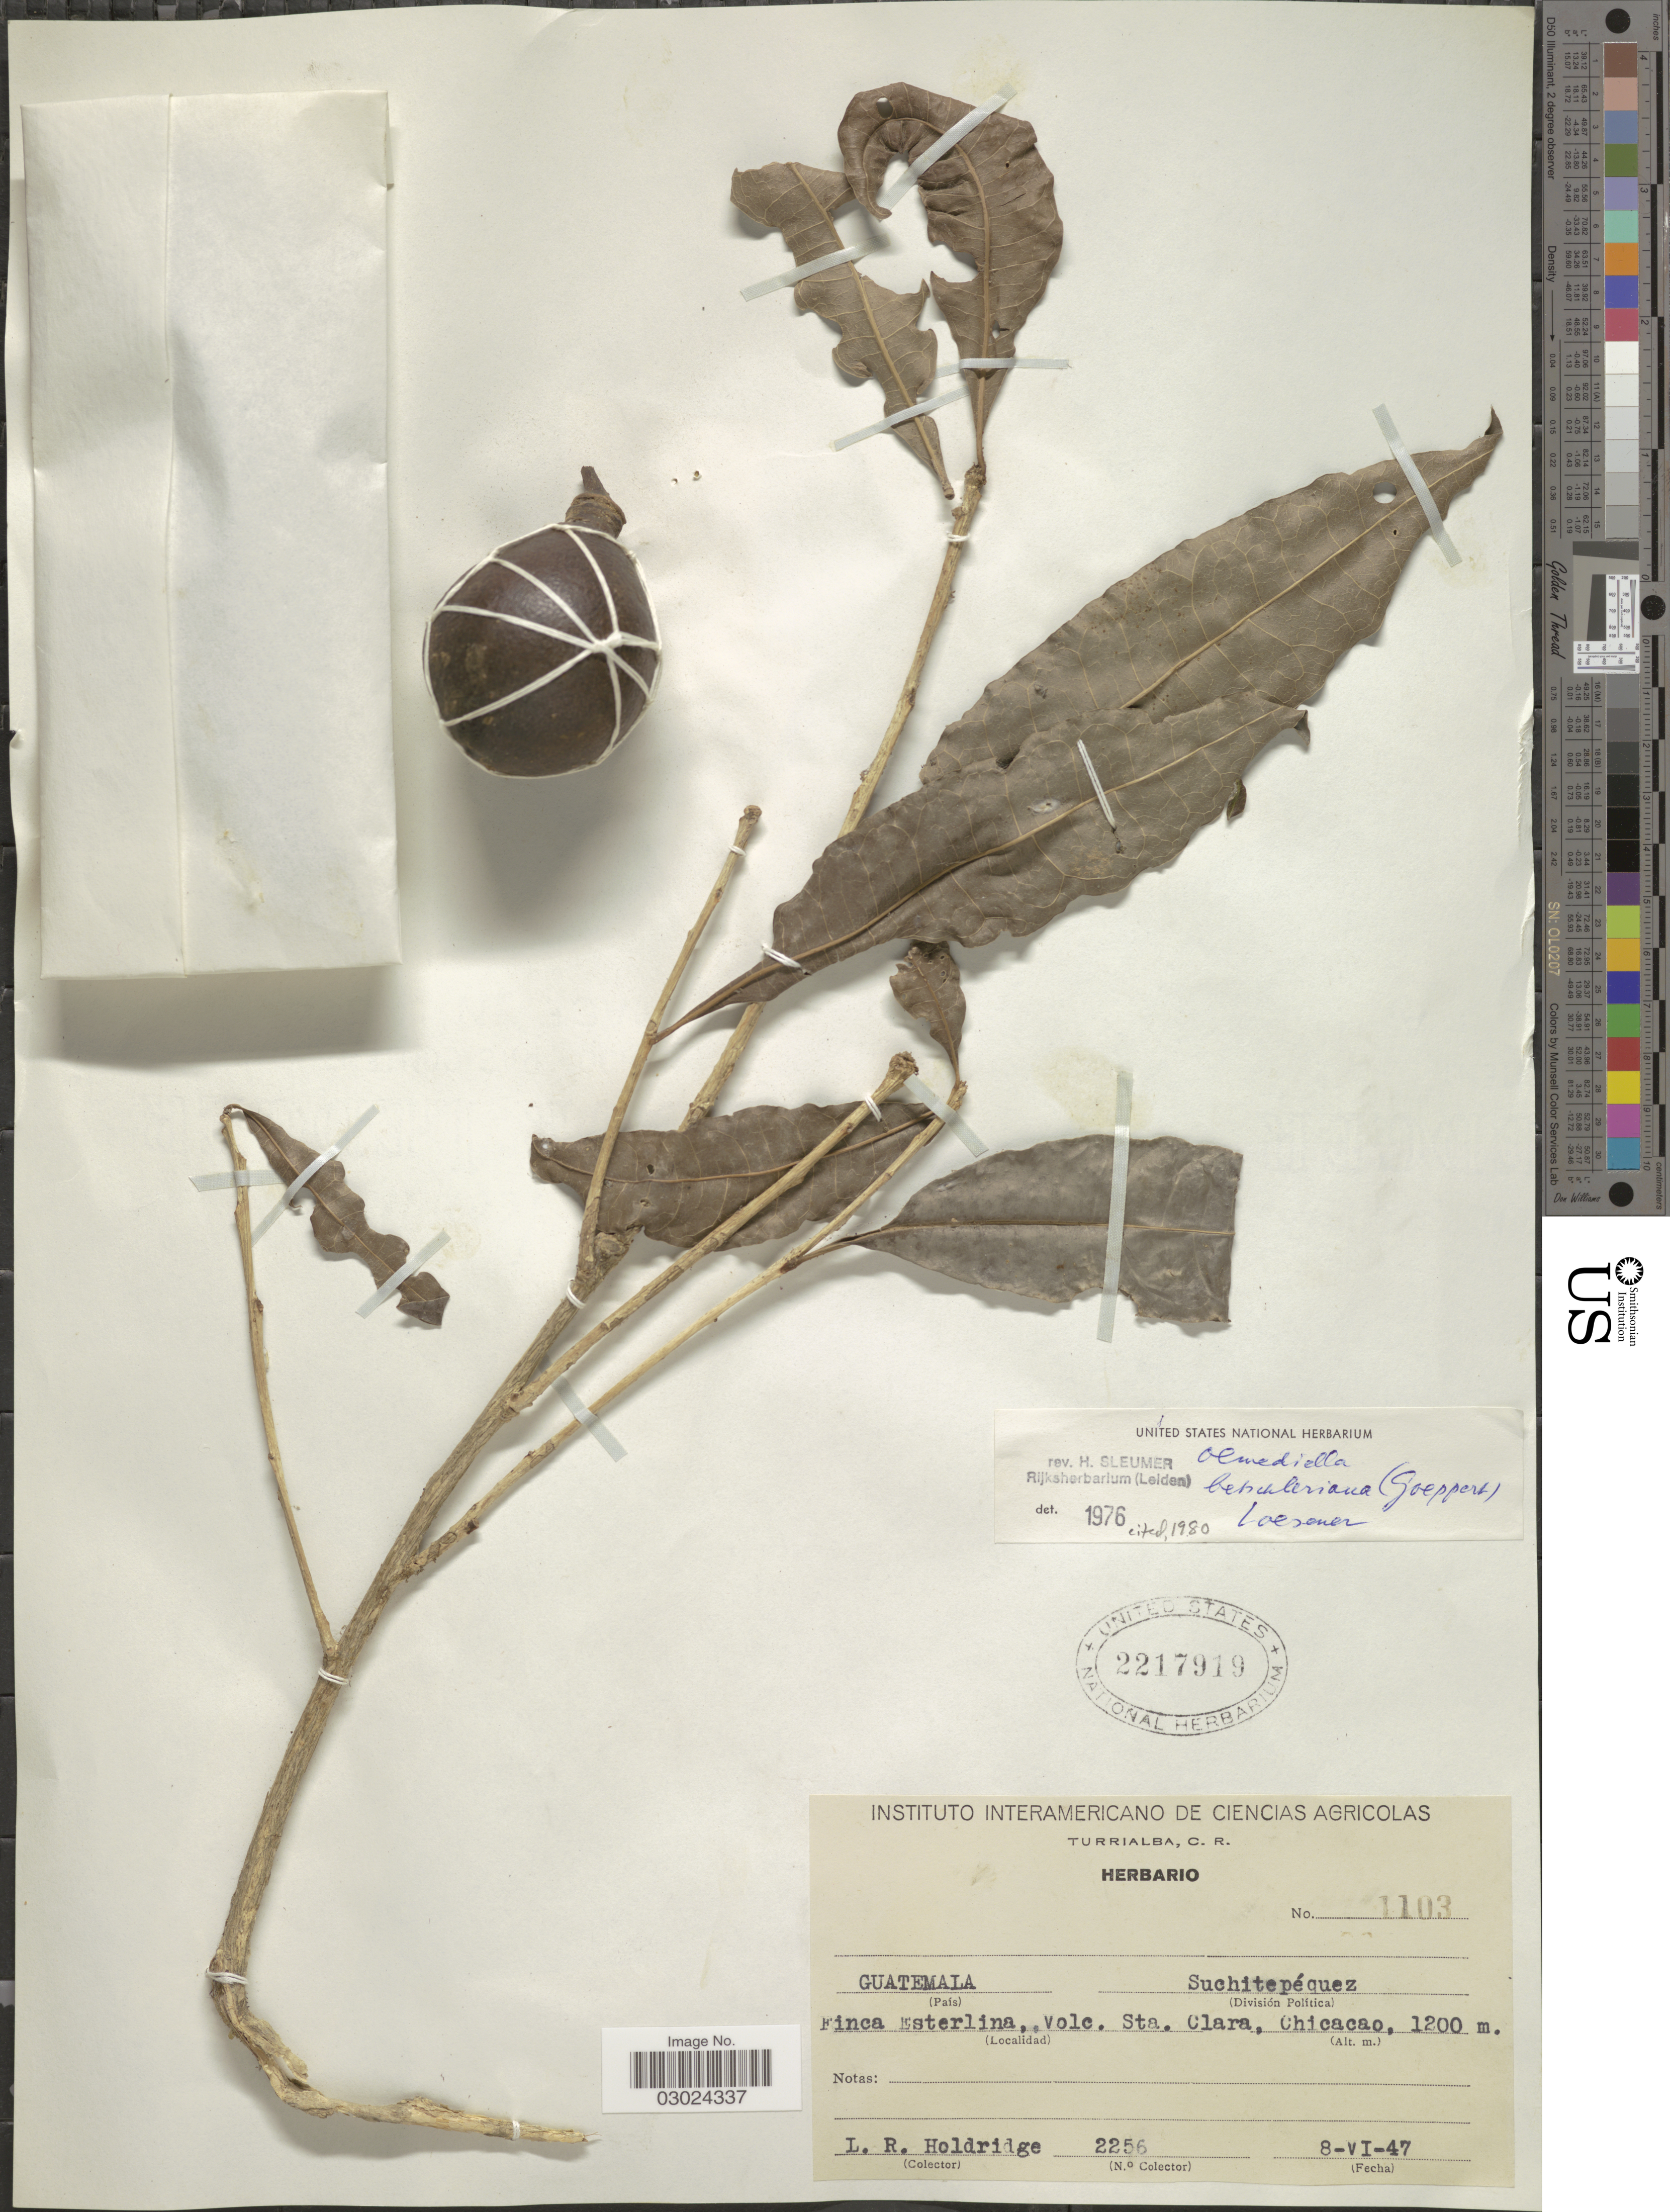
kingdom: Plantae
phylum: Tracheophyta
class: Magnoliopsida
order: Malpighiales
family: Salicaceae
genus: Olmediella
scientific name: Olmediella betschleriana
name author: (Goeppert) Loes.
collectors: L. Holdridge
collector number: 2256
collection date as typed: Transcribed d/m/y: 8/6/47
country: Guatemala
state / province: Suchitepéquez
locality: Suchitepéquez. Finca Esterlina, Volc. Sta. Clara, Chicacao.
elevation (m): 1200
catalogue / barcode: US 2217919